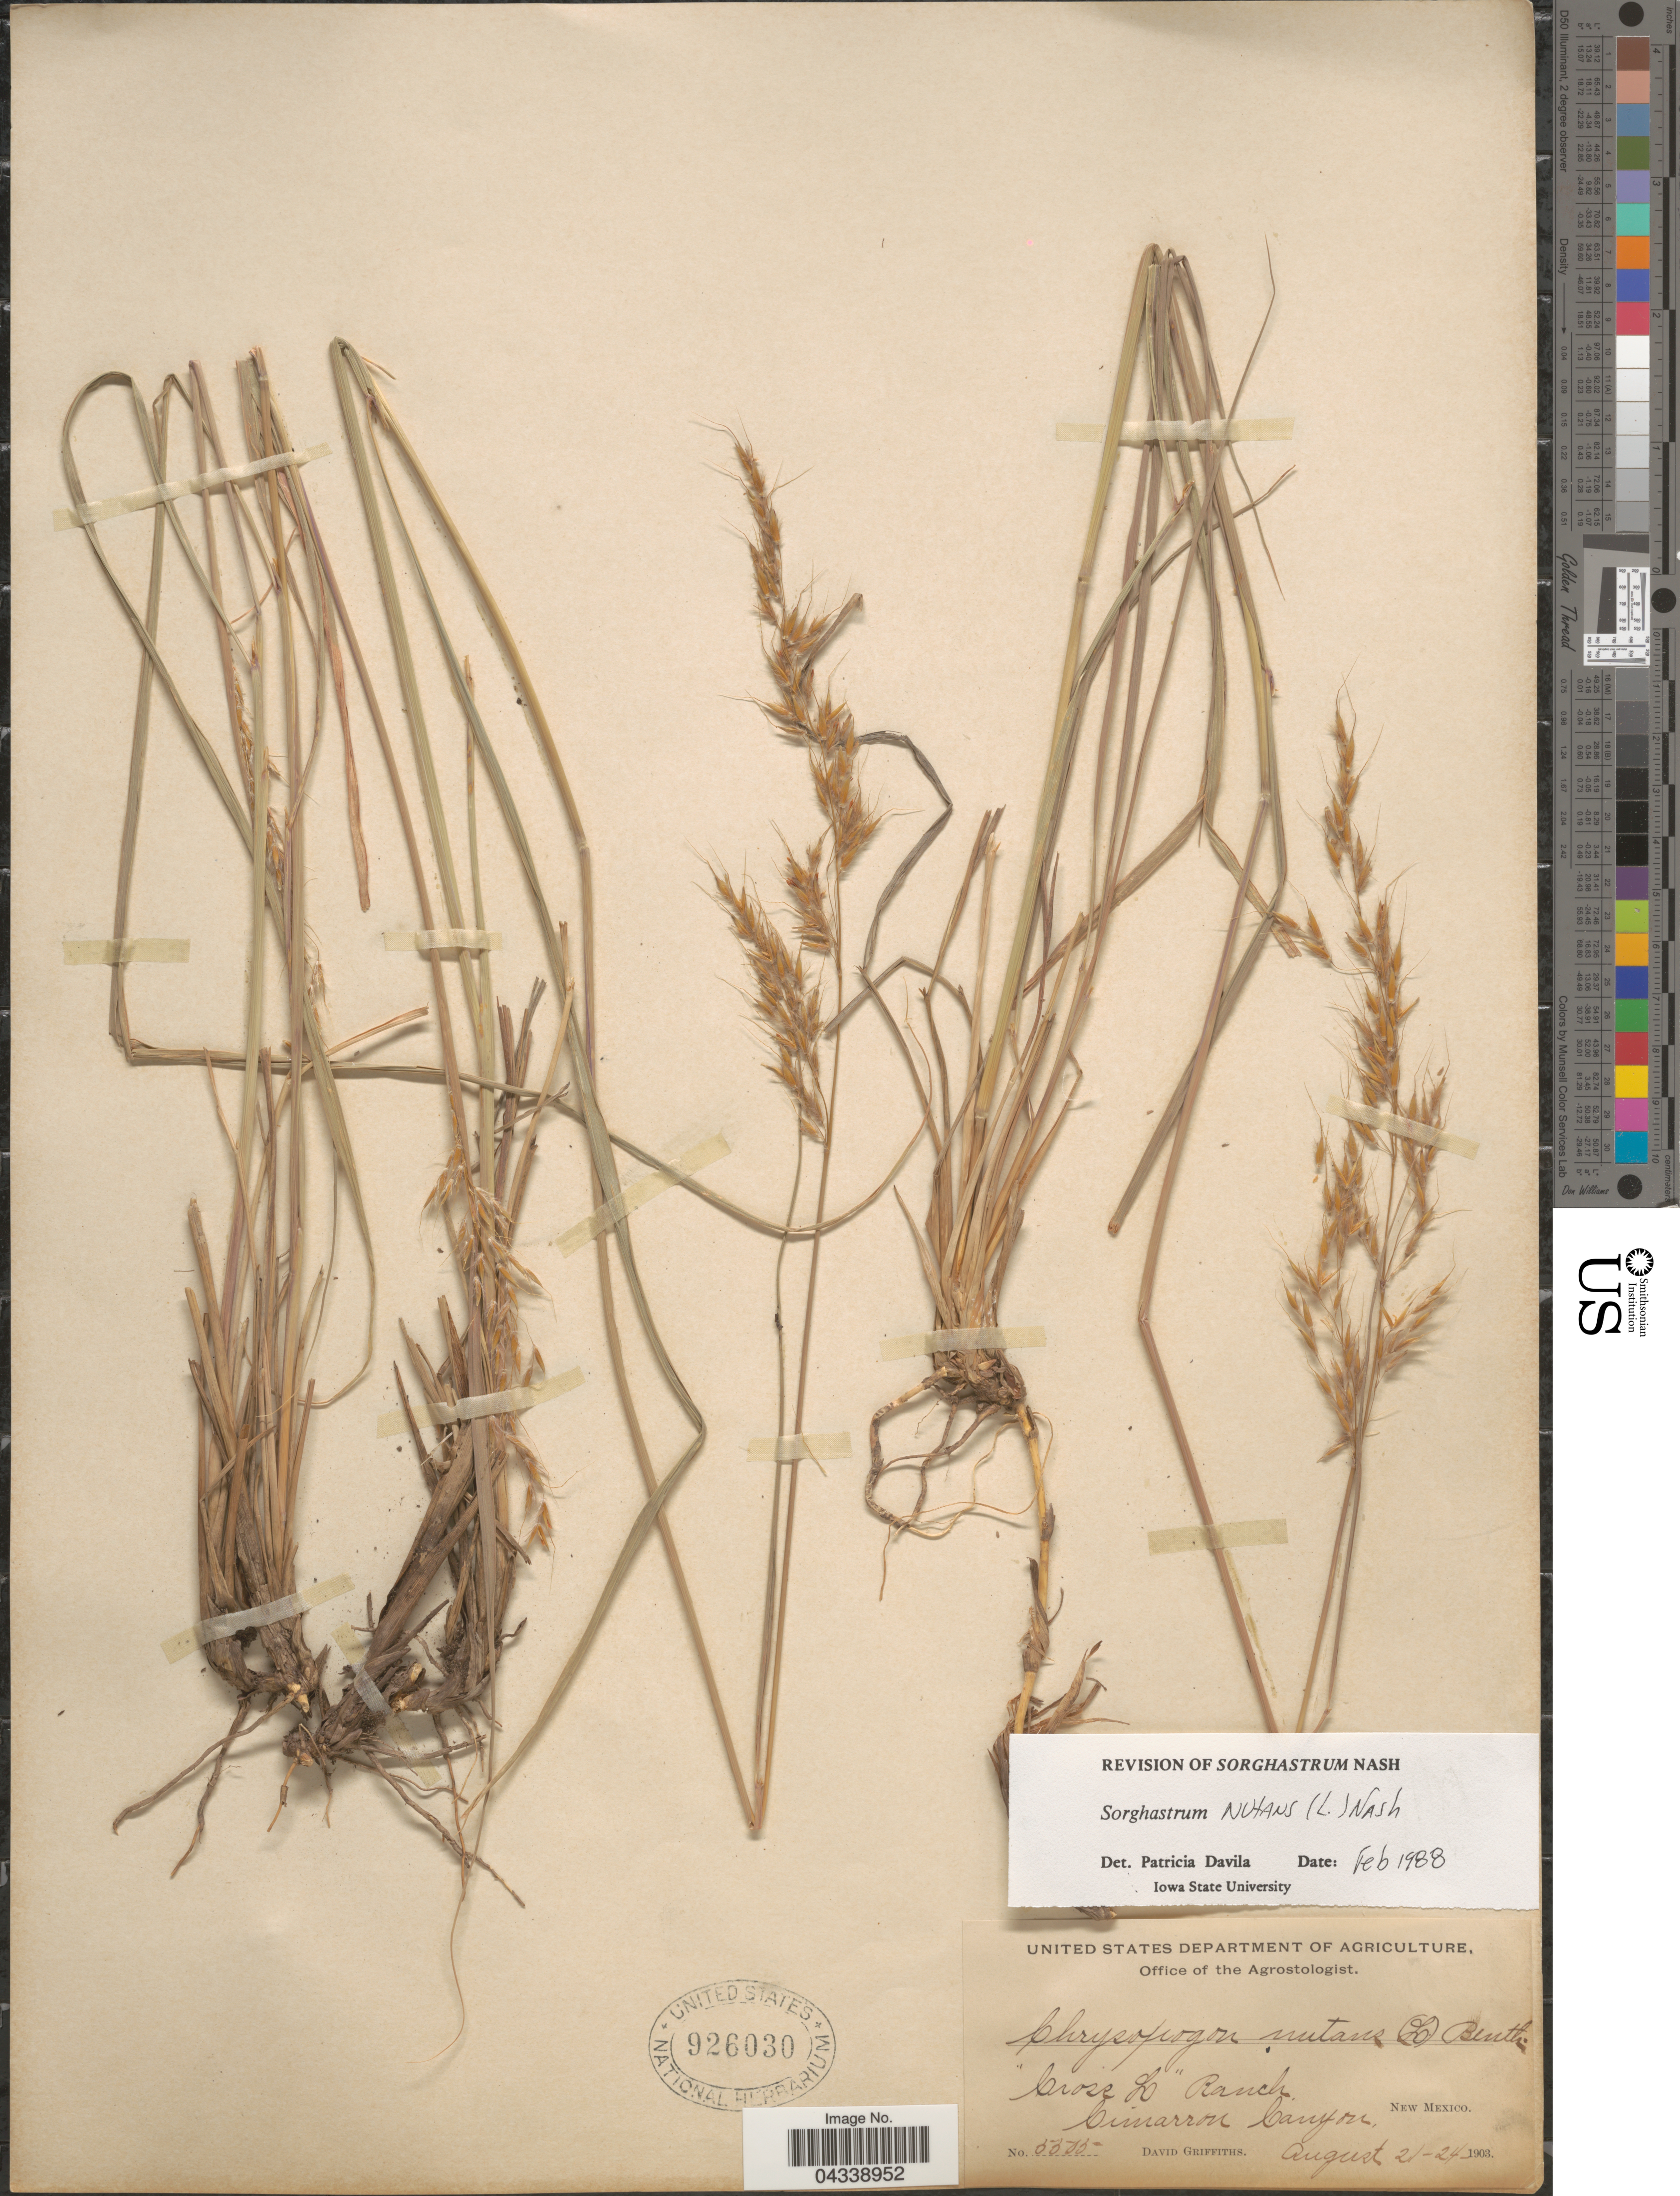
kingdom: Plantae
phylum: Tracheophyta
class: Liliopsida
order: Poales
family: Poaceae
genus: Sorghastrum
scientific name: Sorghastrum nutans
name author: (L.) Nash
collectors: D. Griffiths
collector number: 5505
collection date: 1903-08-21/1903-08-24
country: United States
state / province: New Mexico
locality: Cross L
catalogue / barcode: US 926030